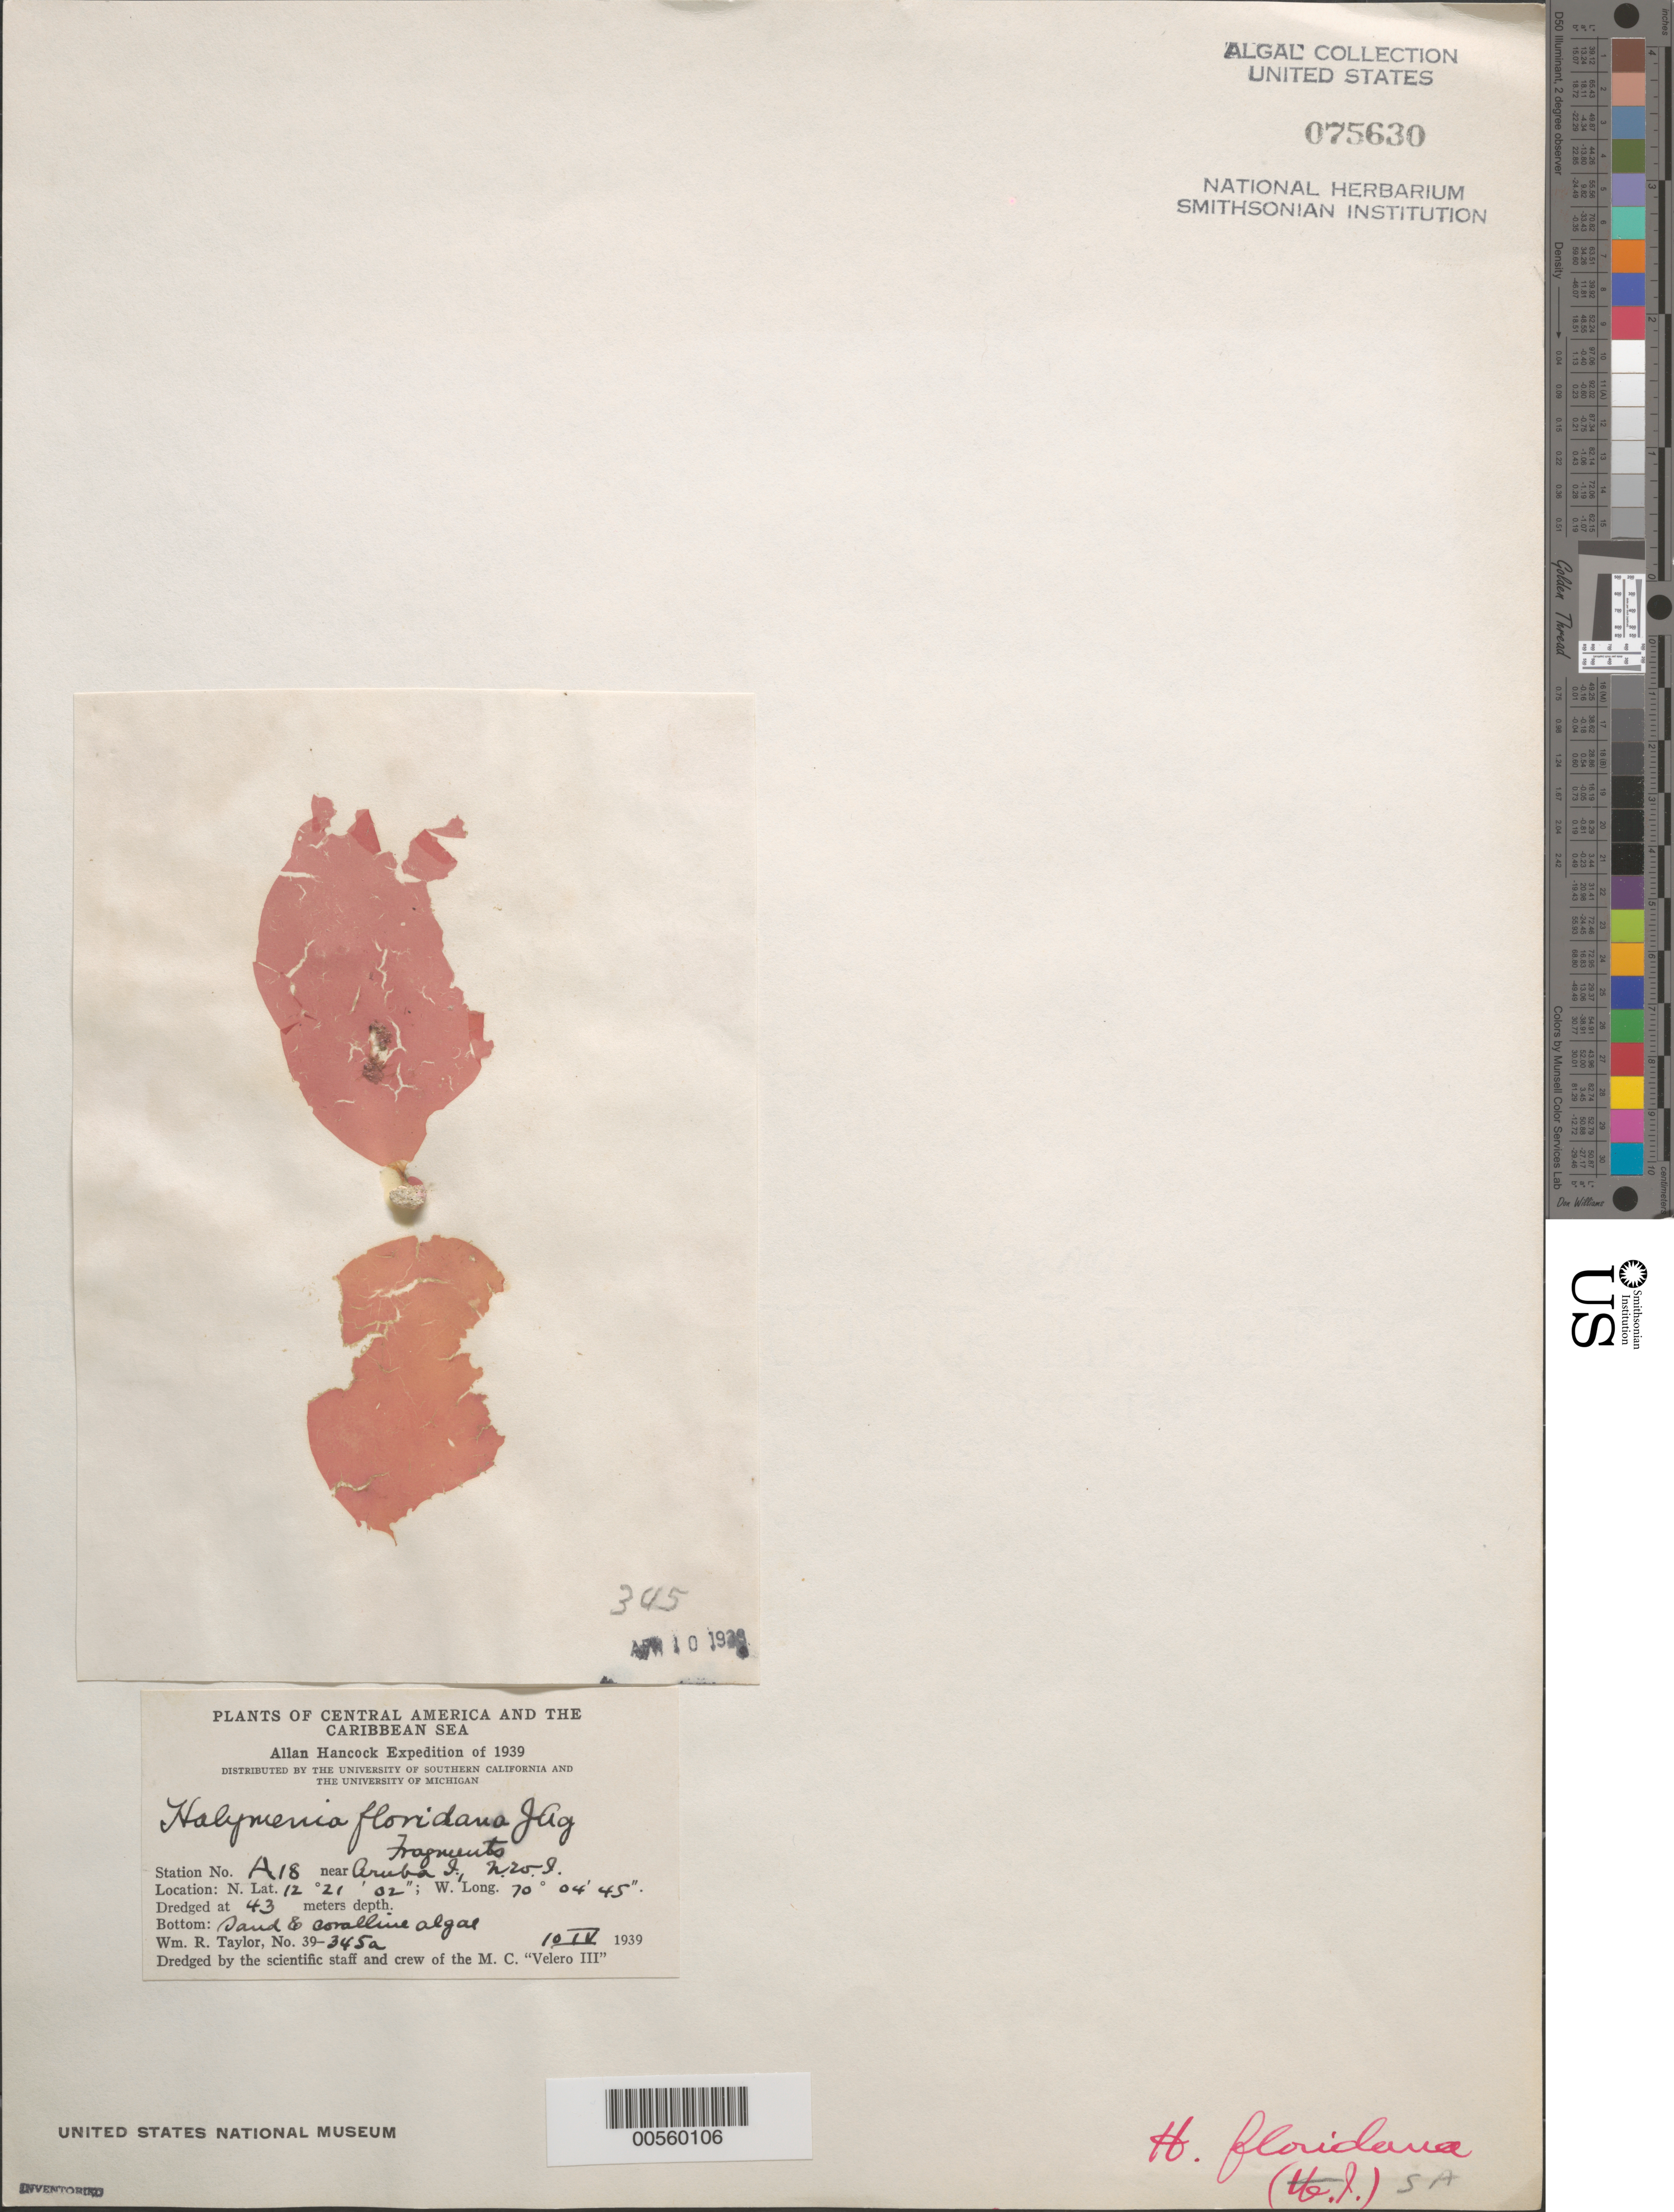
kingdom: Plantae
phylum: Rhodophyta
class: Florideophyceae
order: Halymeniales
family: Halymeniaceae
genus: Halymenia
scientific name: Halymenia floridana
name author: J. Agardh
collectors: W. R. Taylor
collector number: WRT 39-345a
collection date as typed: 10 Apr 1939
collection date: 1939-04-10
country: Aruba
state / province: ABC Islands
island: Aruba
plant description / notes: Allan Hancock Expedition of 1939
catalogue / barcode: US 75630